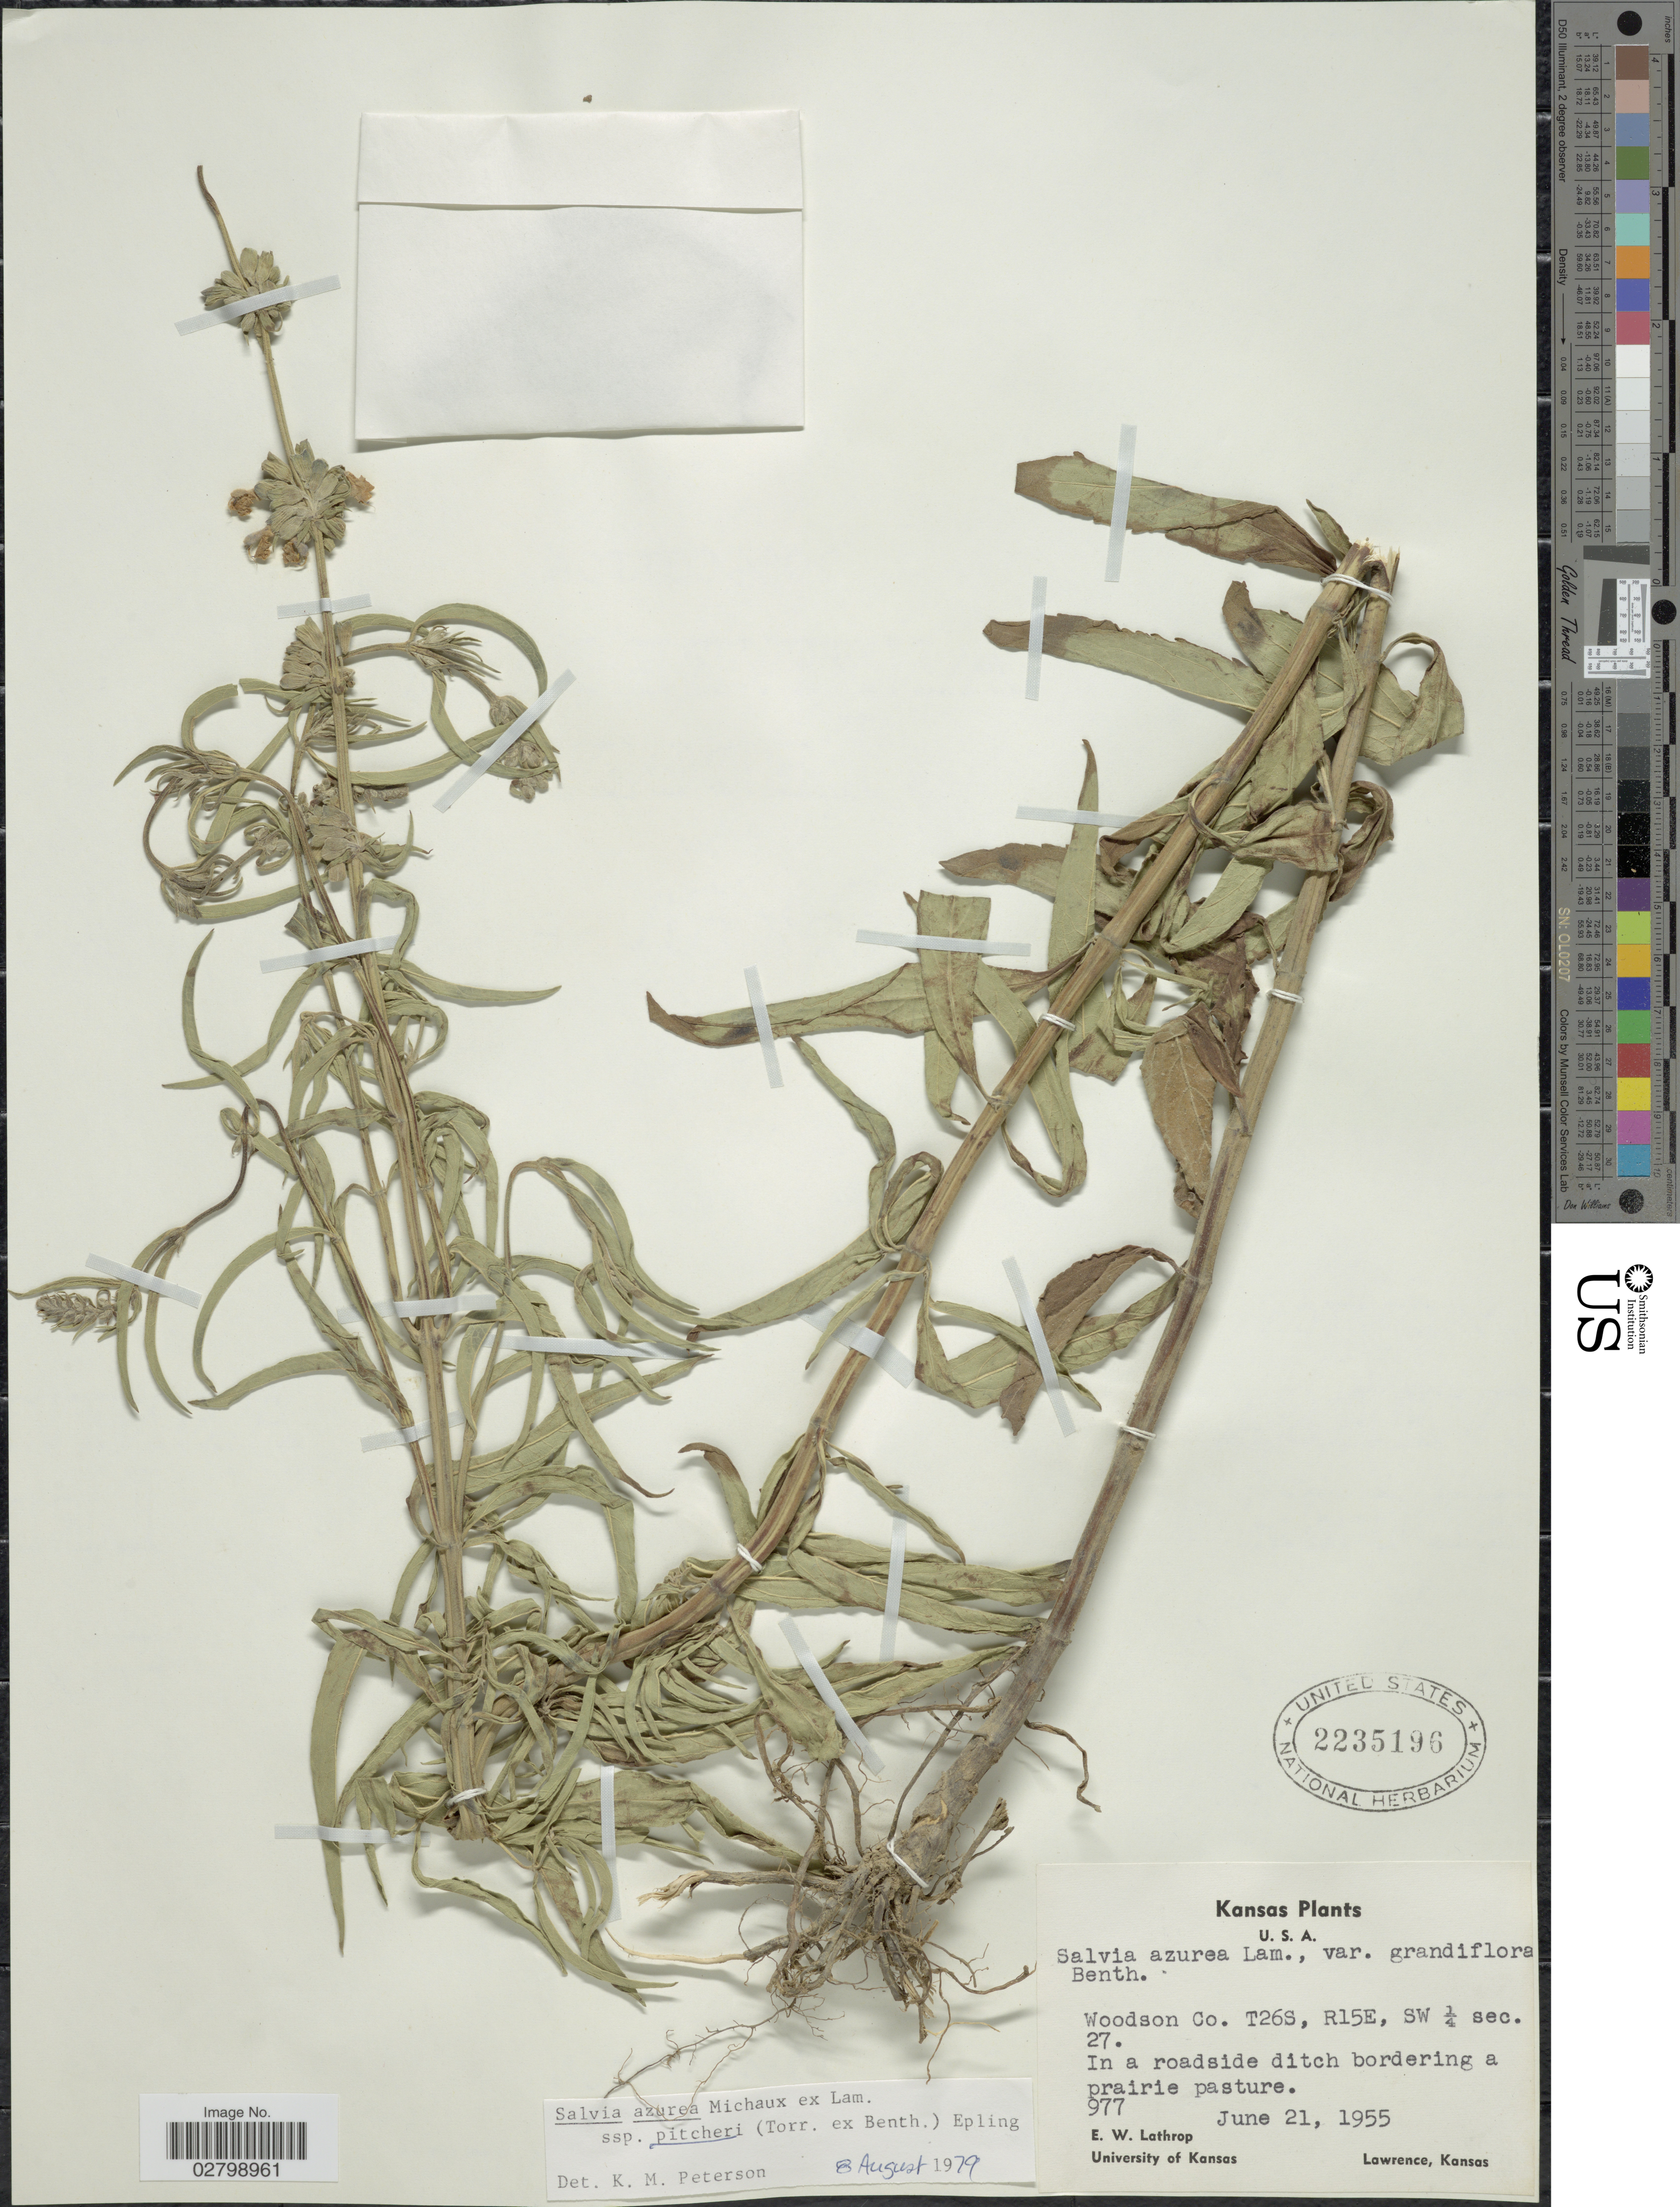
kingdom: Plantae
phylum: Tracheophyta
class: Magnoliopsida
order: Lamiales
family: Lamiaceae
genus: Salvia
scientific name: Salvia azurea subsp. pitcheri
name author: Michx. ex Lam.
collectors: E. W. Lathrop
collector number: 977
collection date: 1955-06-21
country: United States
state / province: Kansas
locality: Woodson Co. T26S, R15E, SW ¼ sec. 27. In a roadside ditch bordering a prairie pasture.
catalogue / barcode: US 2235196